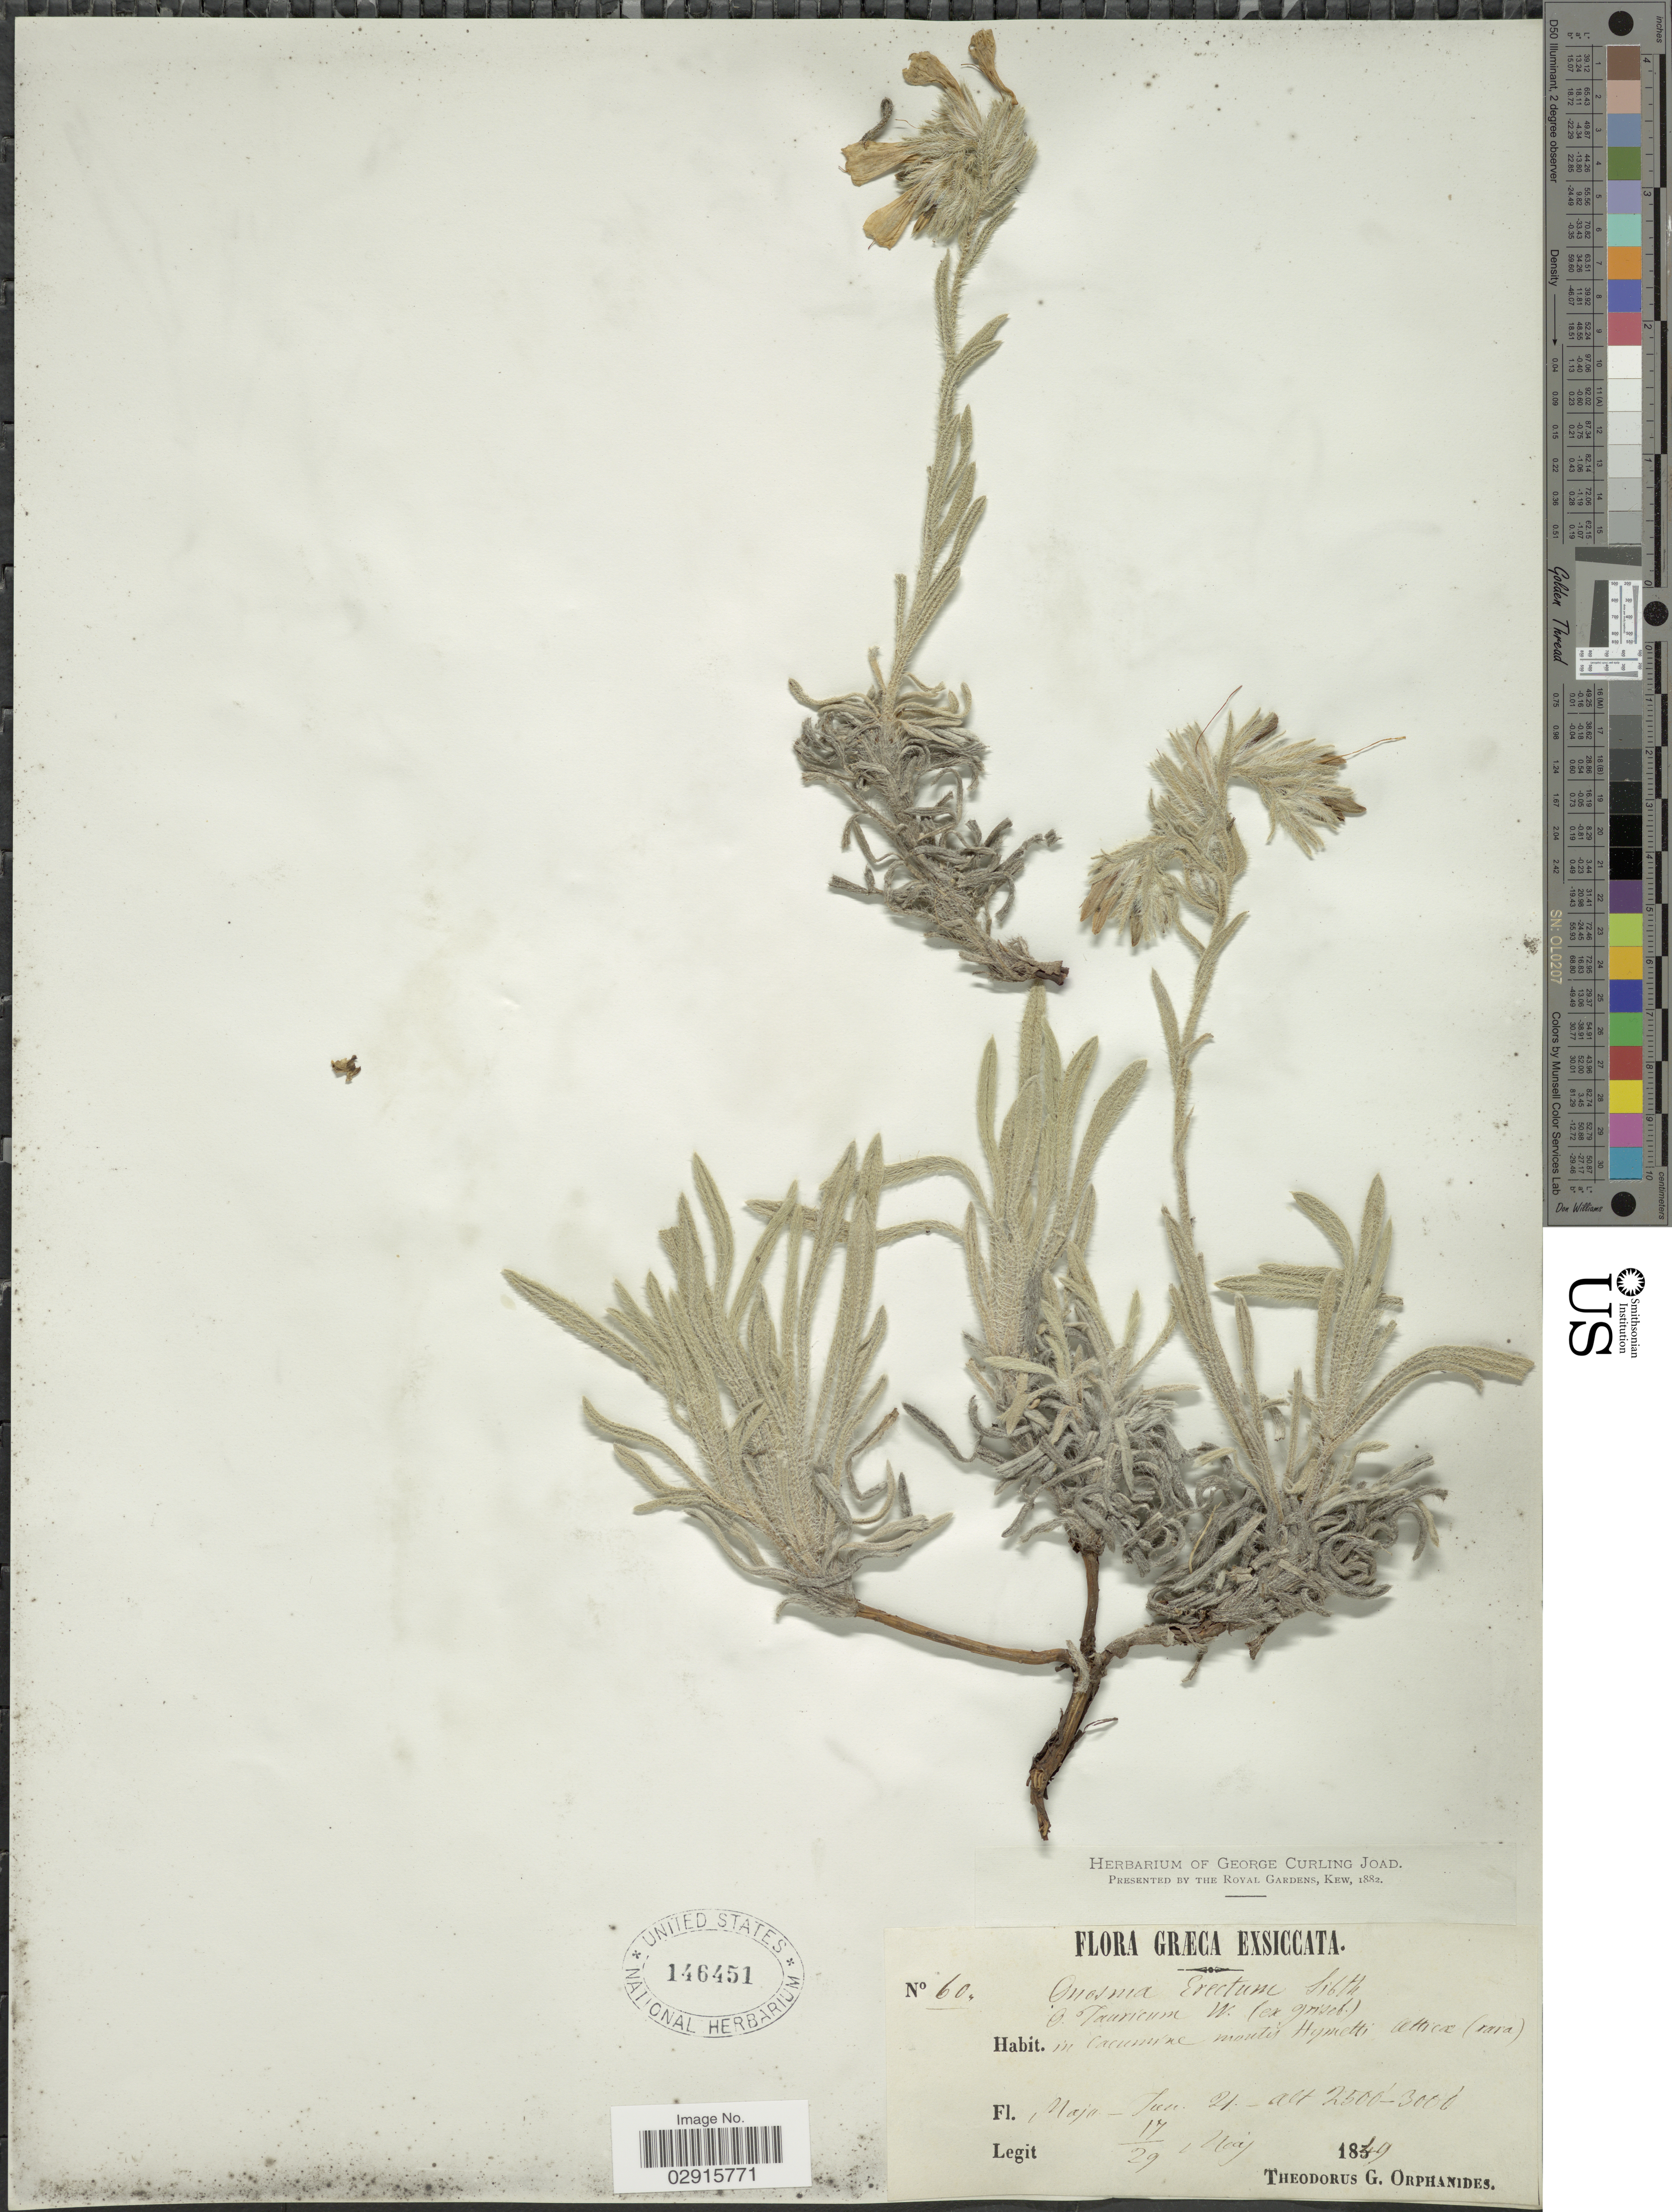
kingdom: Plantae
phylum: Tracheophyta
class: Magnoliopsida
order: Boraginales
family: Boraginaceae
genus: Onosma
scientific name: Onosma erecta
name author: Sm.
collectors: T. G. Orphanides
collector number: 60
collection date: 1849-05-17/1849-05-29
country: Greece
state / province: Attica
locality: In caurine montis Hyssetti Atticæ (rara).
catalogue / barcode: US 146451